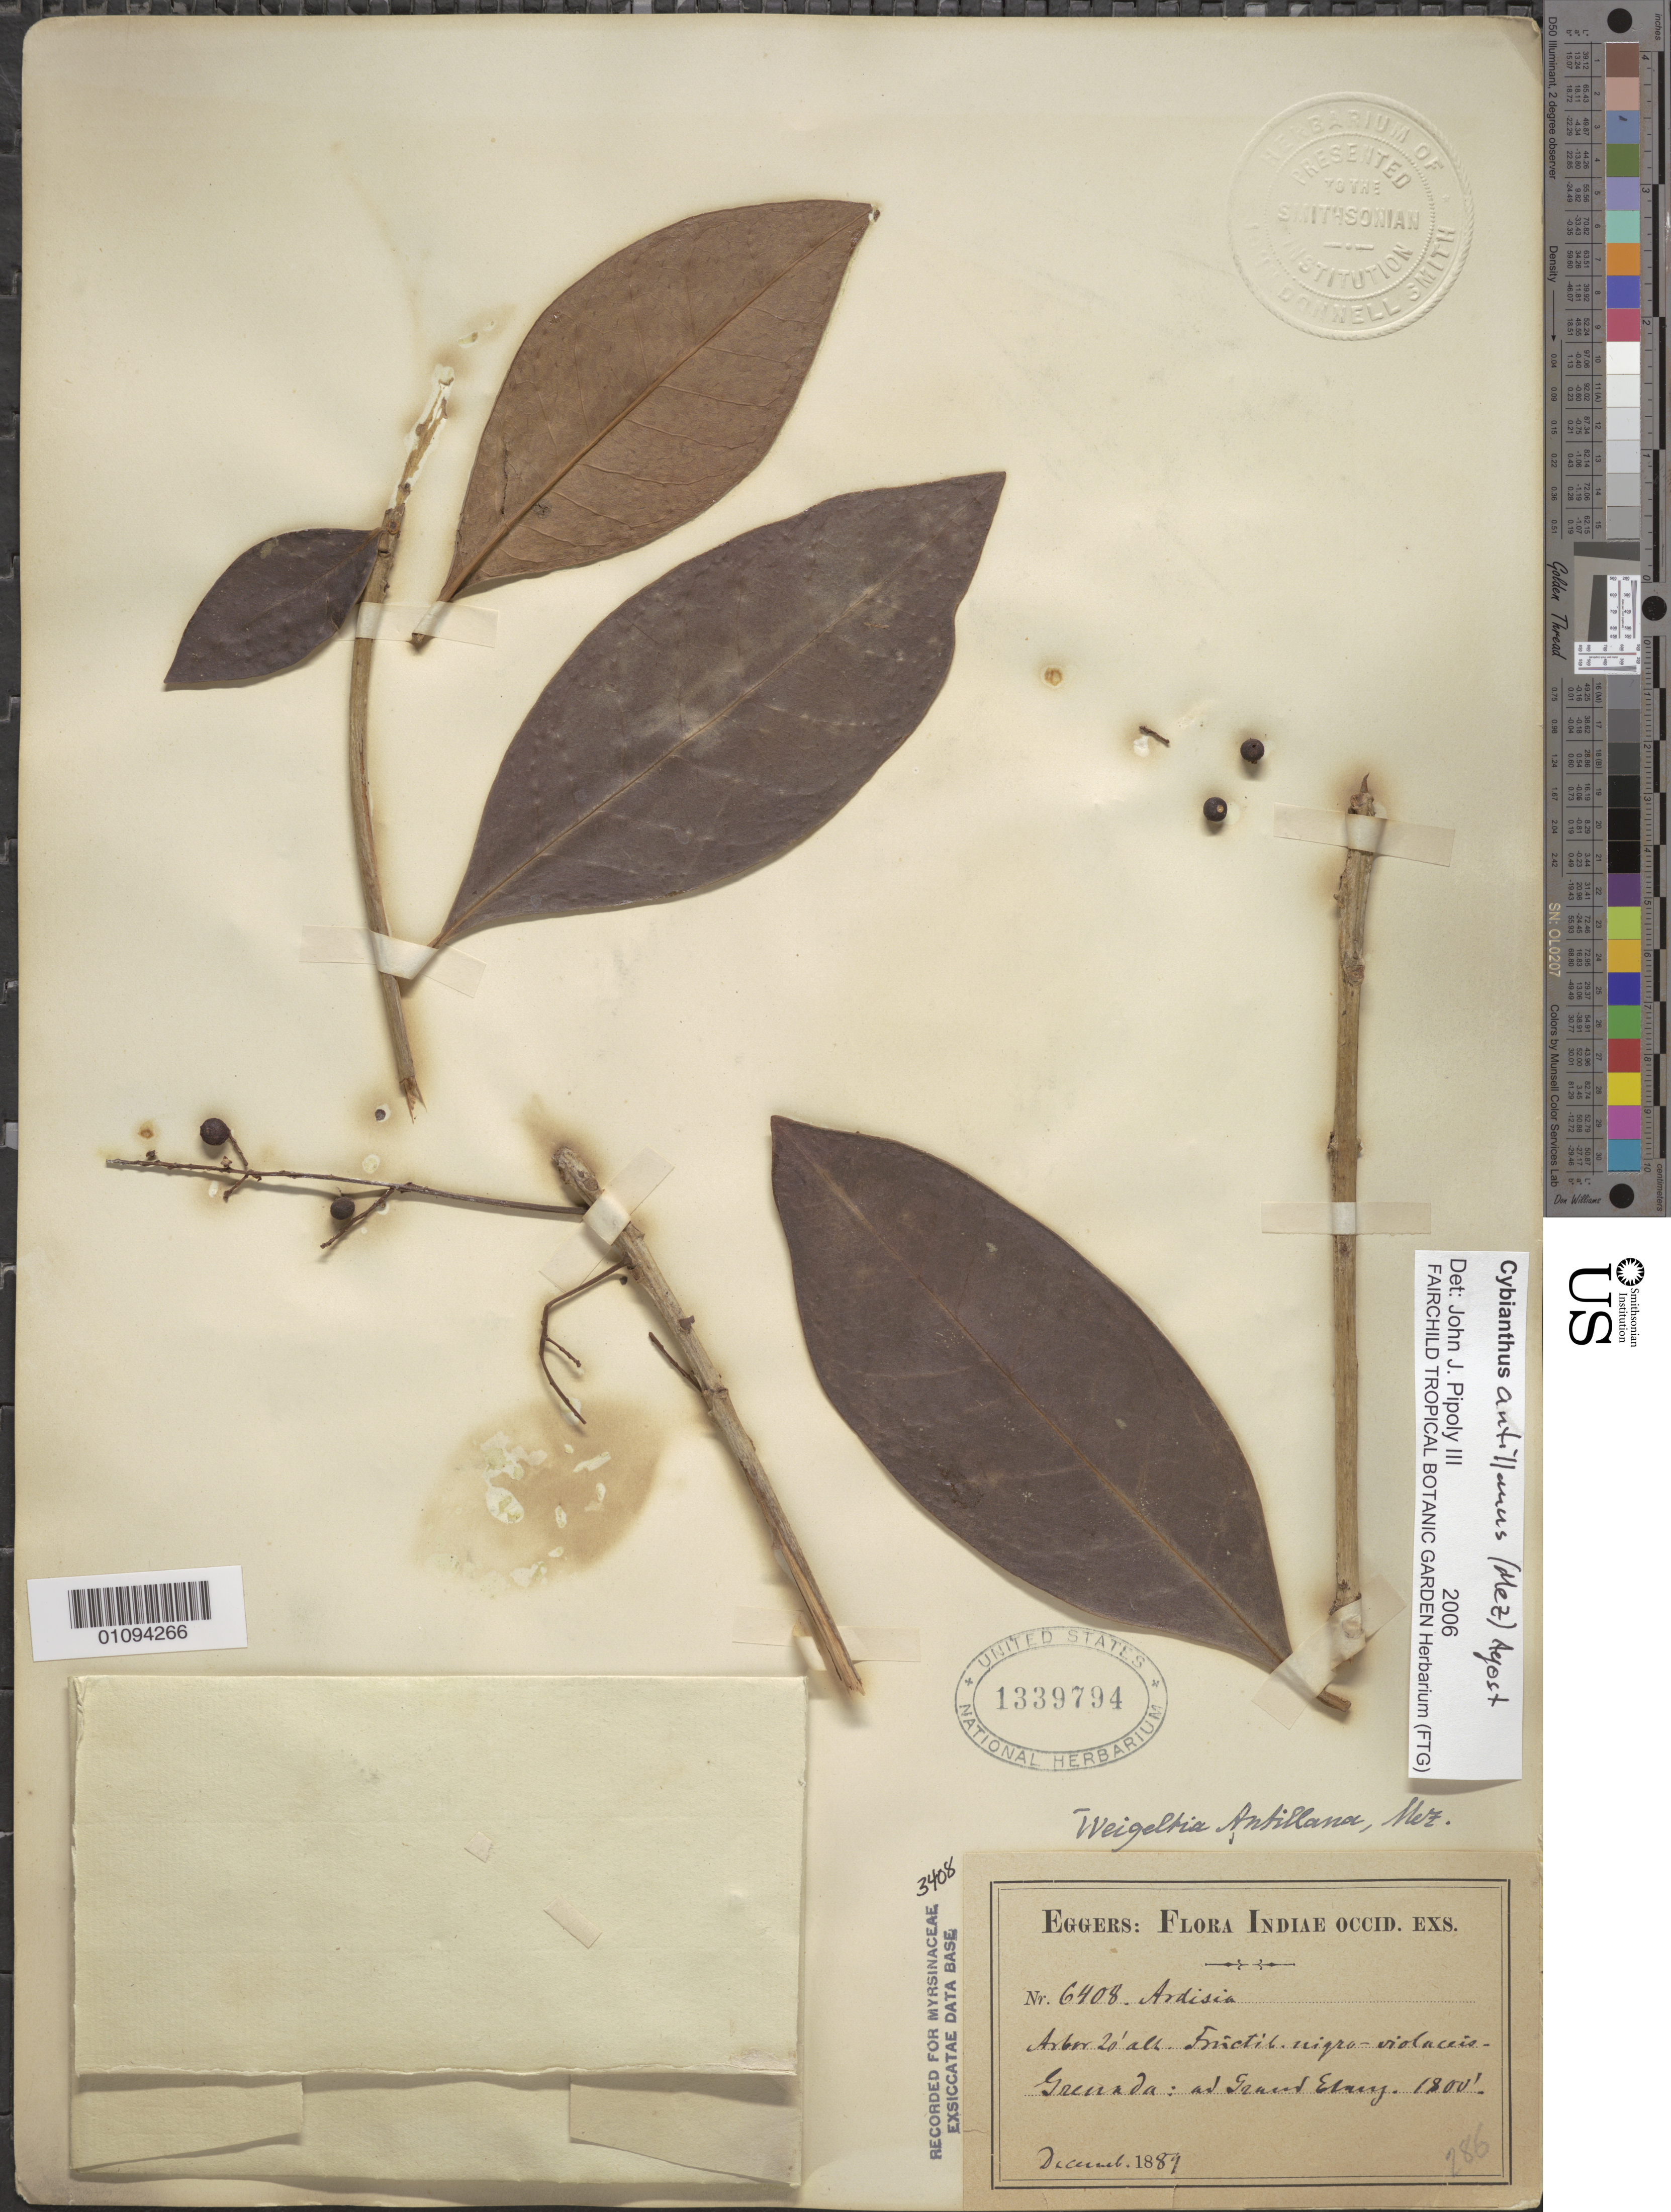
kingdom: Plantae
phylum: Tracheophyta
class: Magnoliopsida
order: Ericales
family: Primulaceae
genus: Cybianthus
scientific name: Cybianthus antillanus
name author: (Mez) G. Agostini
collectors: H. F. A. von Eggers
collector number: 6408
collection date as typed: Dec 1889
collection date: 1889-12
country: Grenada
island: Grenada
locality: Grand Emory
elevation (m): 549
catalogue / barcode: US 1339794